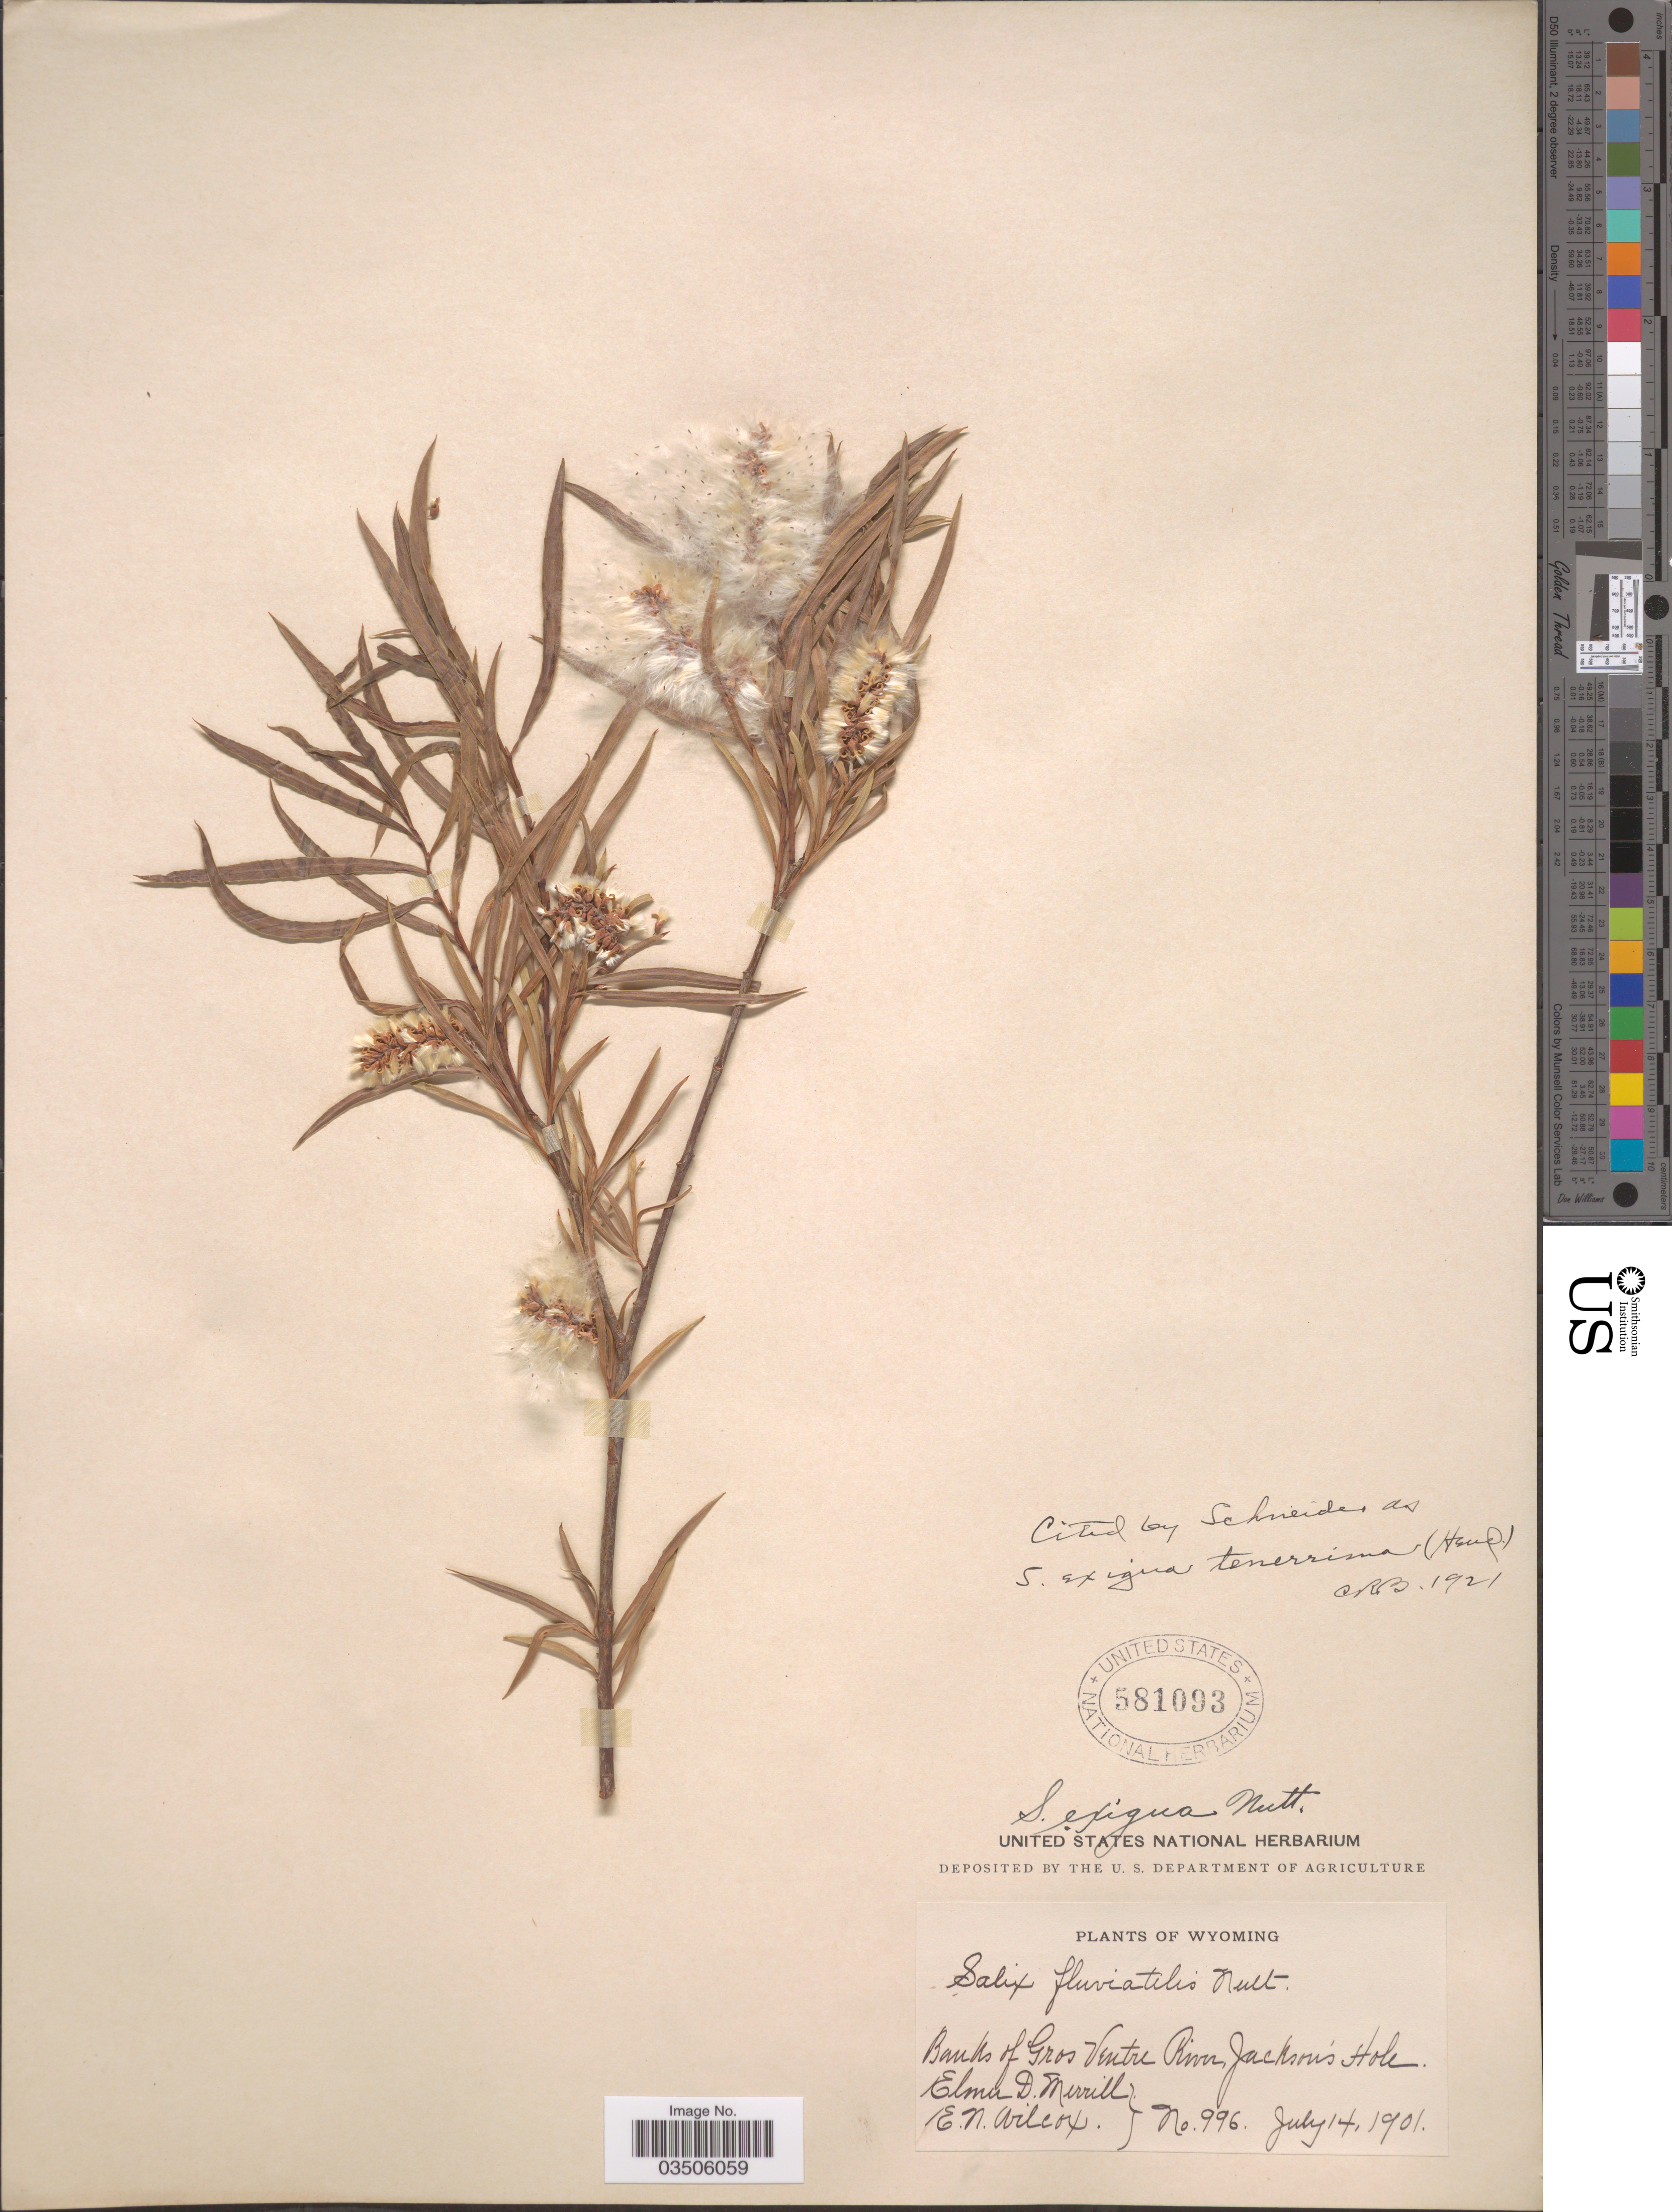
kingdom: Plantae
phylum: Tracheophyta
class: Magnoliopsida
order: Malpighiales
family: Salicaceae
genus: Salix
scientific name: Salix tenerrima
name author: (L.F. Hend.) A. Heller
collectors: E. D. Merrill & E. Wilcox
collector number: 996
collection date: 1901-07-14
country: United States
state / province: Wyoming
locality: Banks of Gros Ventre River, Jackson's Hole.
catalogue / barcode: US 581093